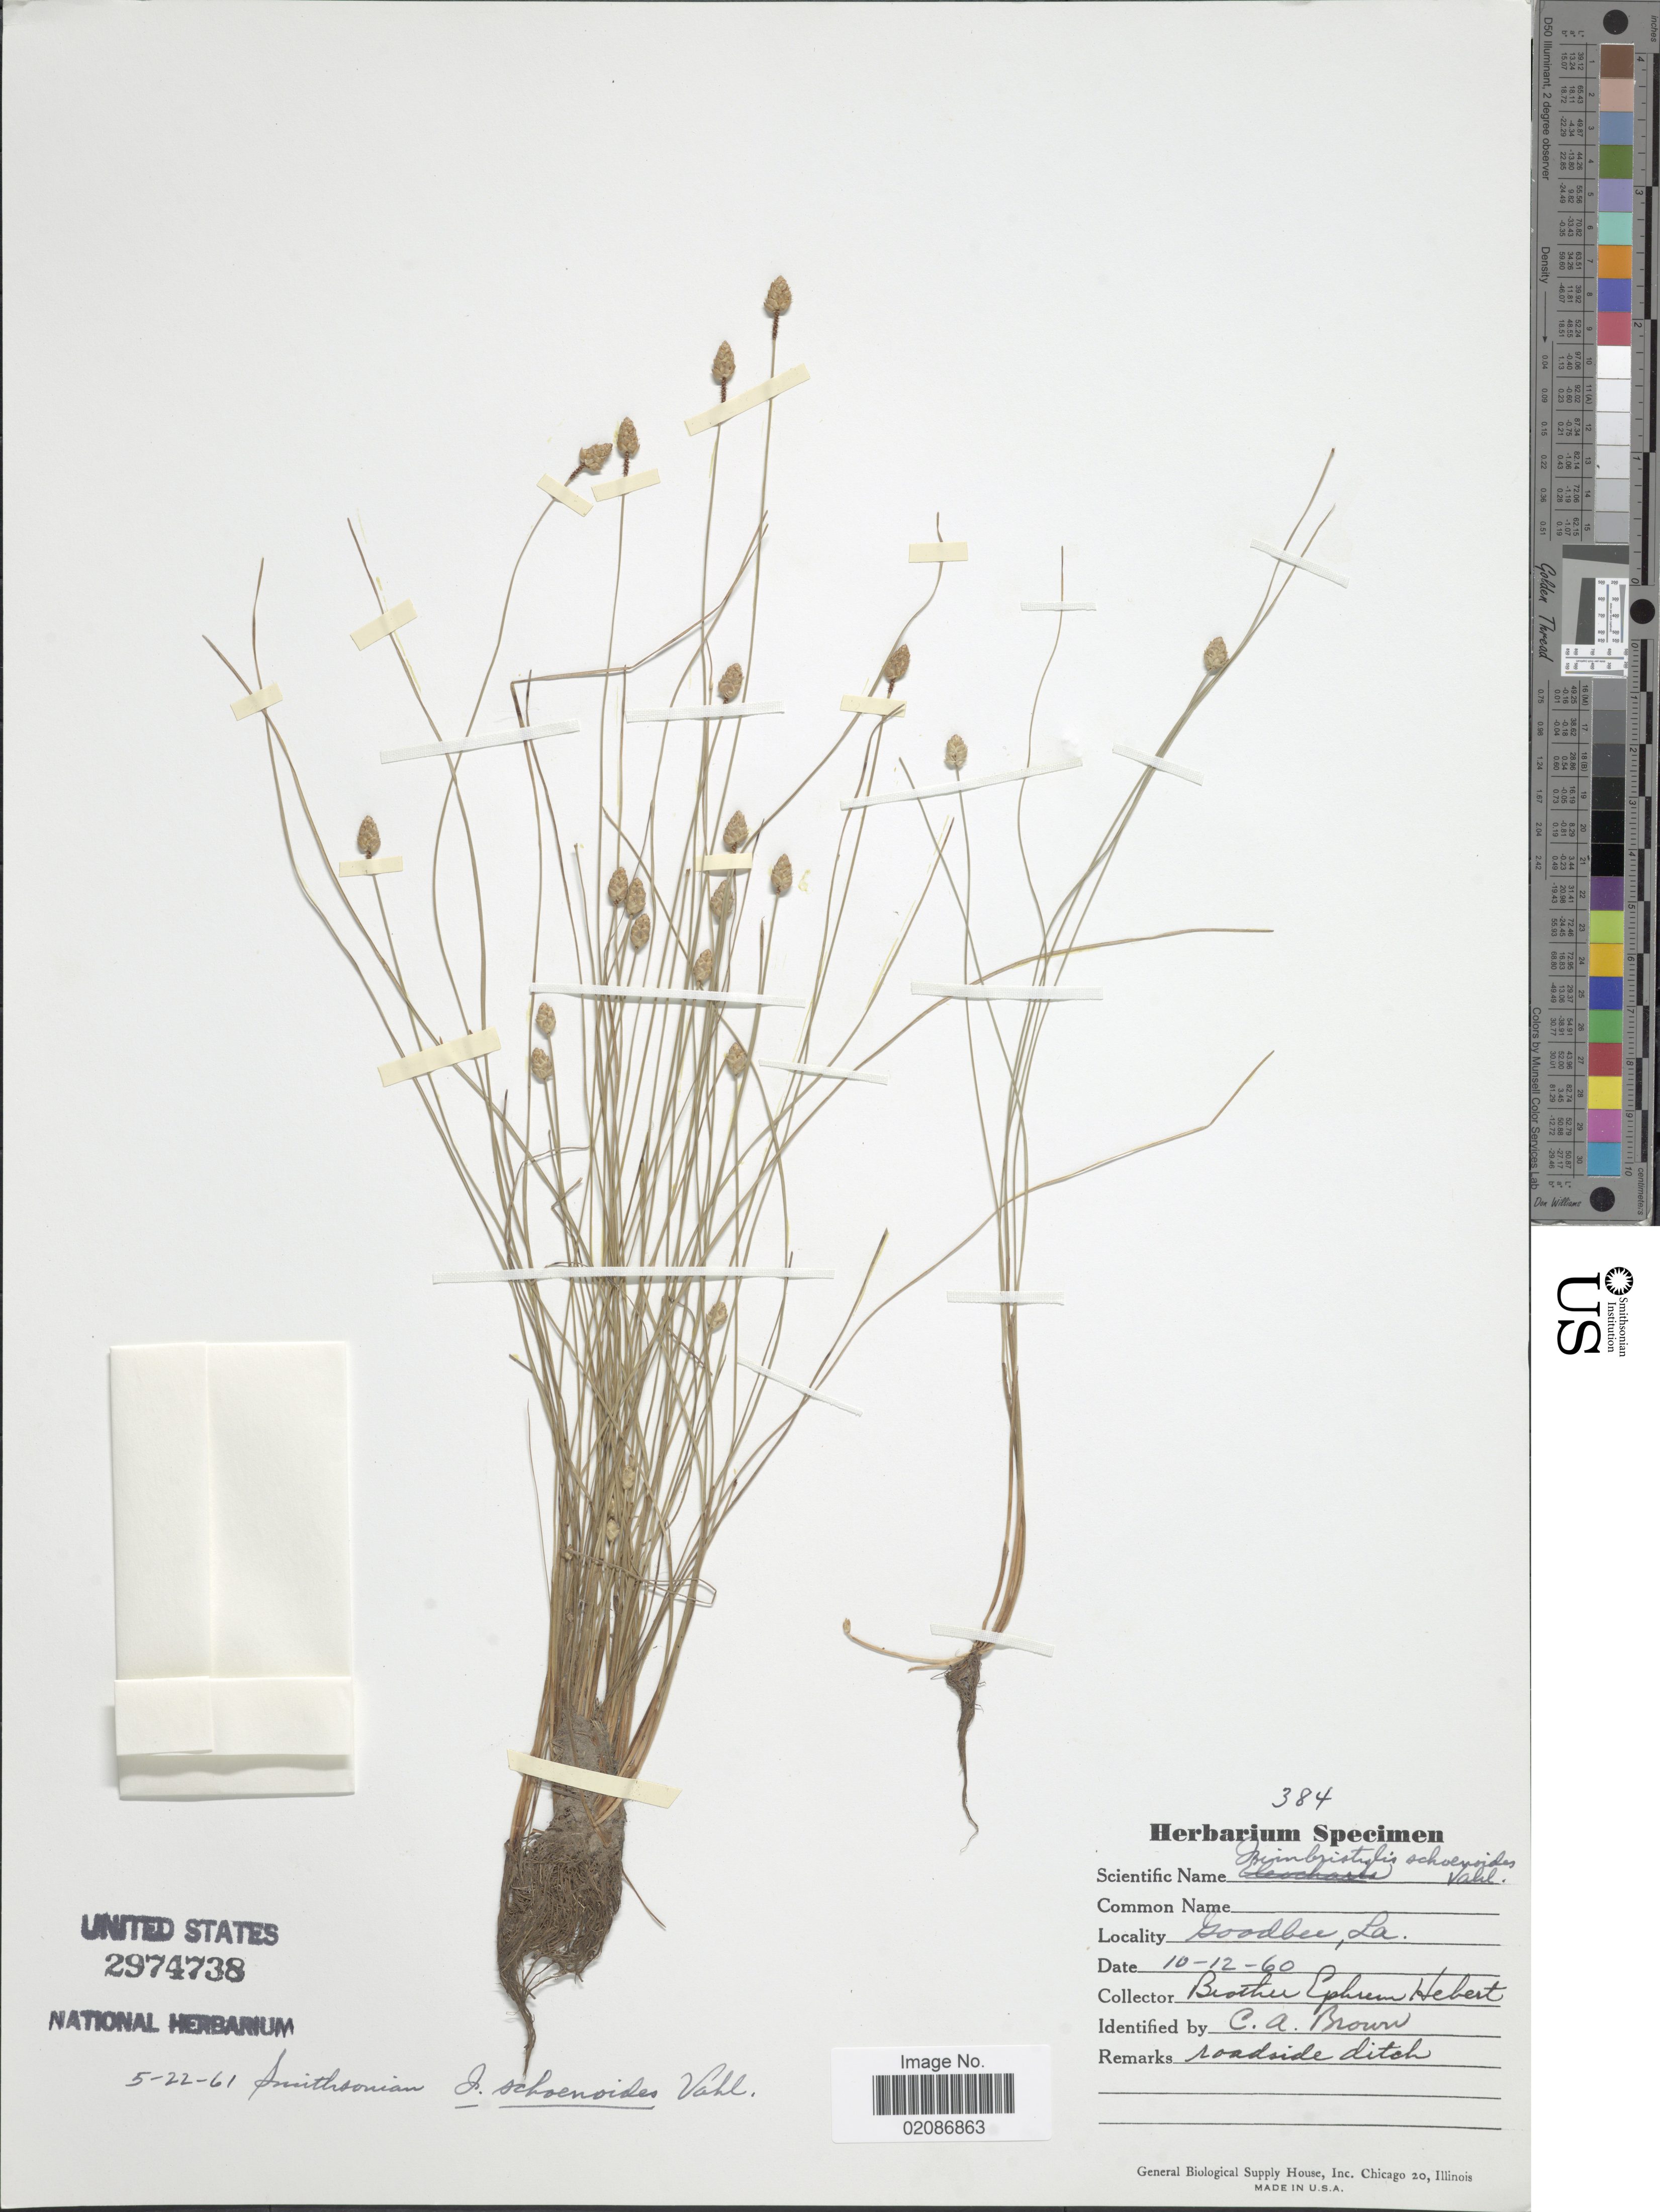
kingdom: Plantae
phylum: Tracheophyta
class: Liliopsida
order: Poales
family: Cyperaceae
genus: Fimbristylis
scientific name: Fimbristylis schoenoides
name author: (Retz.) Vahl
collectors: E. Hebert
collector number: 384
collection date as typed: Transcribed d/m/y: 12/10/60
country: United States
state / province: Louisiana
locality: Goodbee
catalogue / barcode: US 2974738